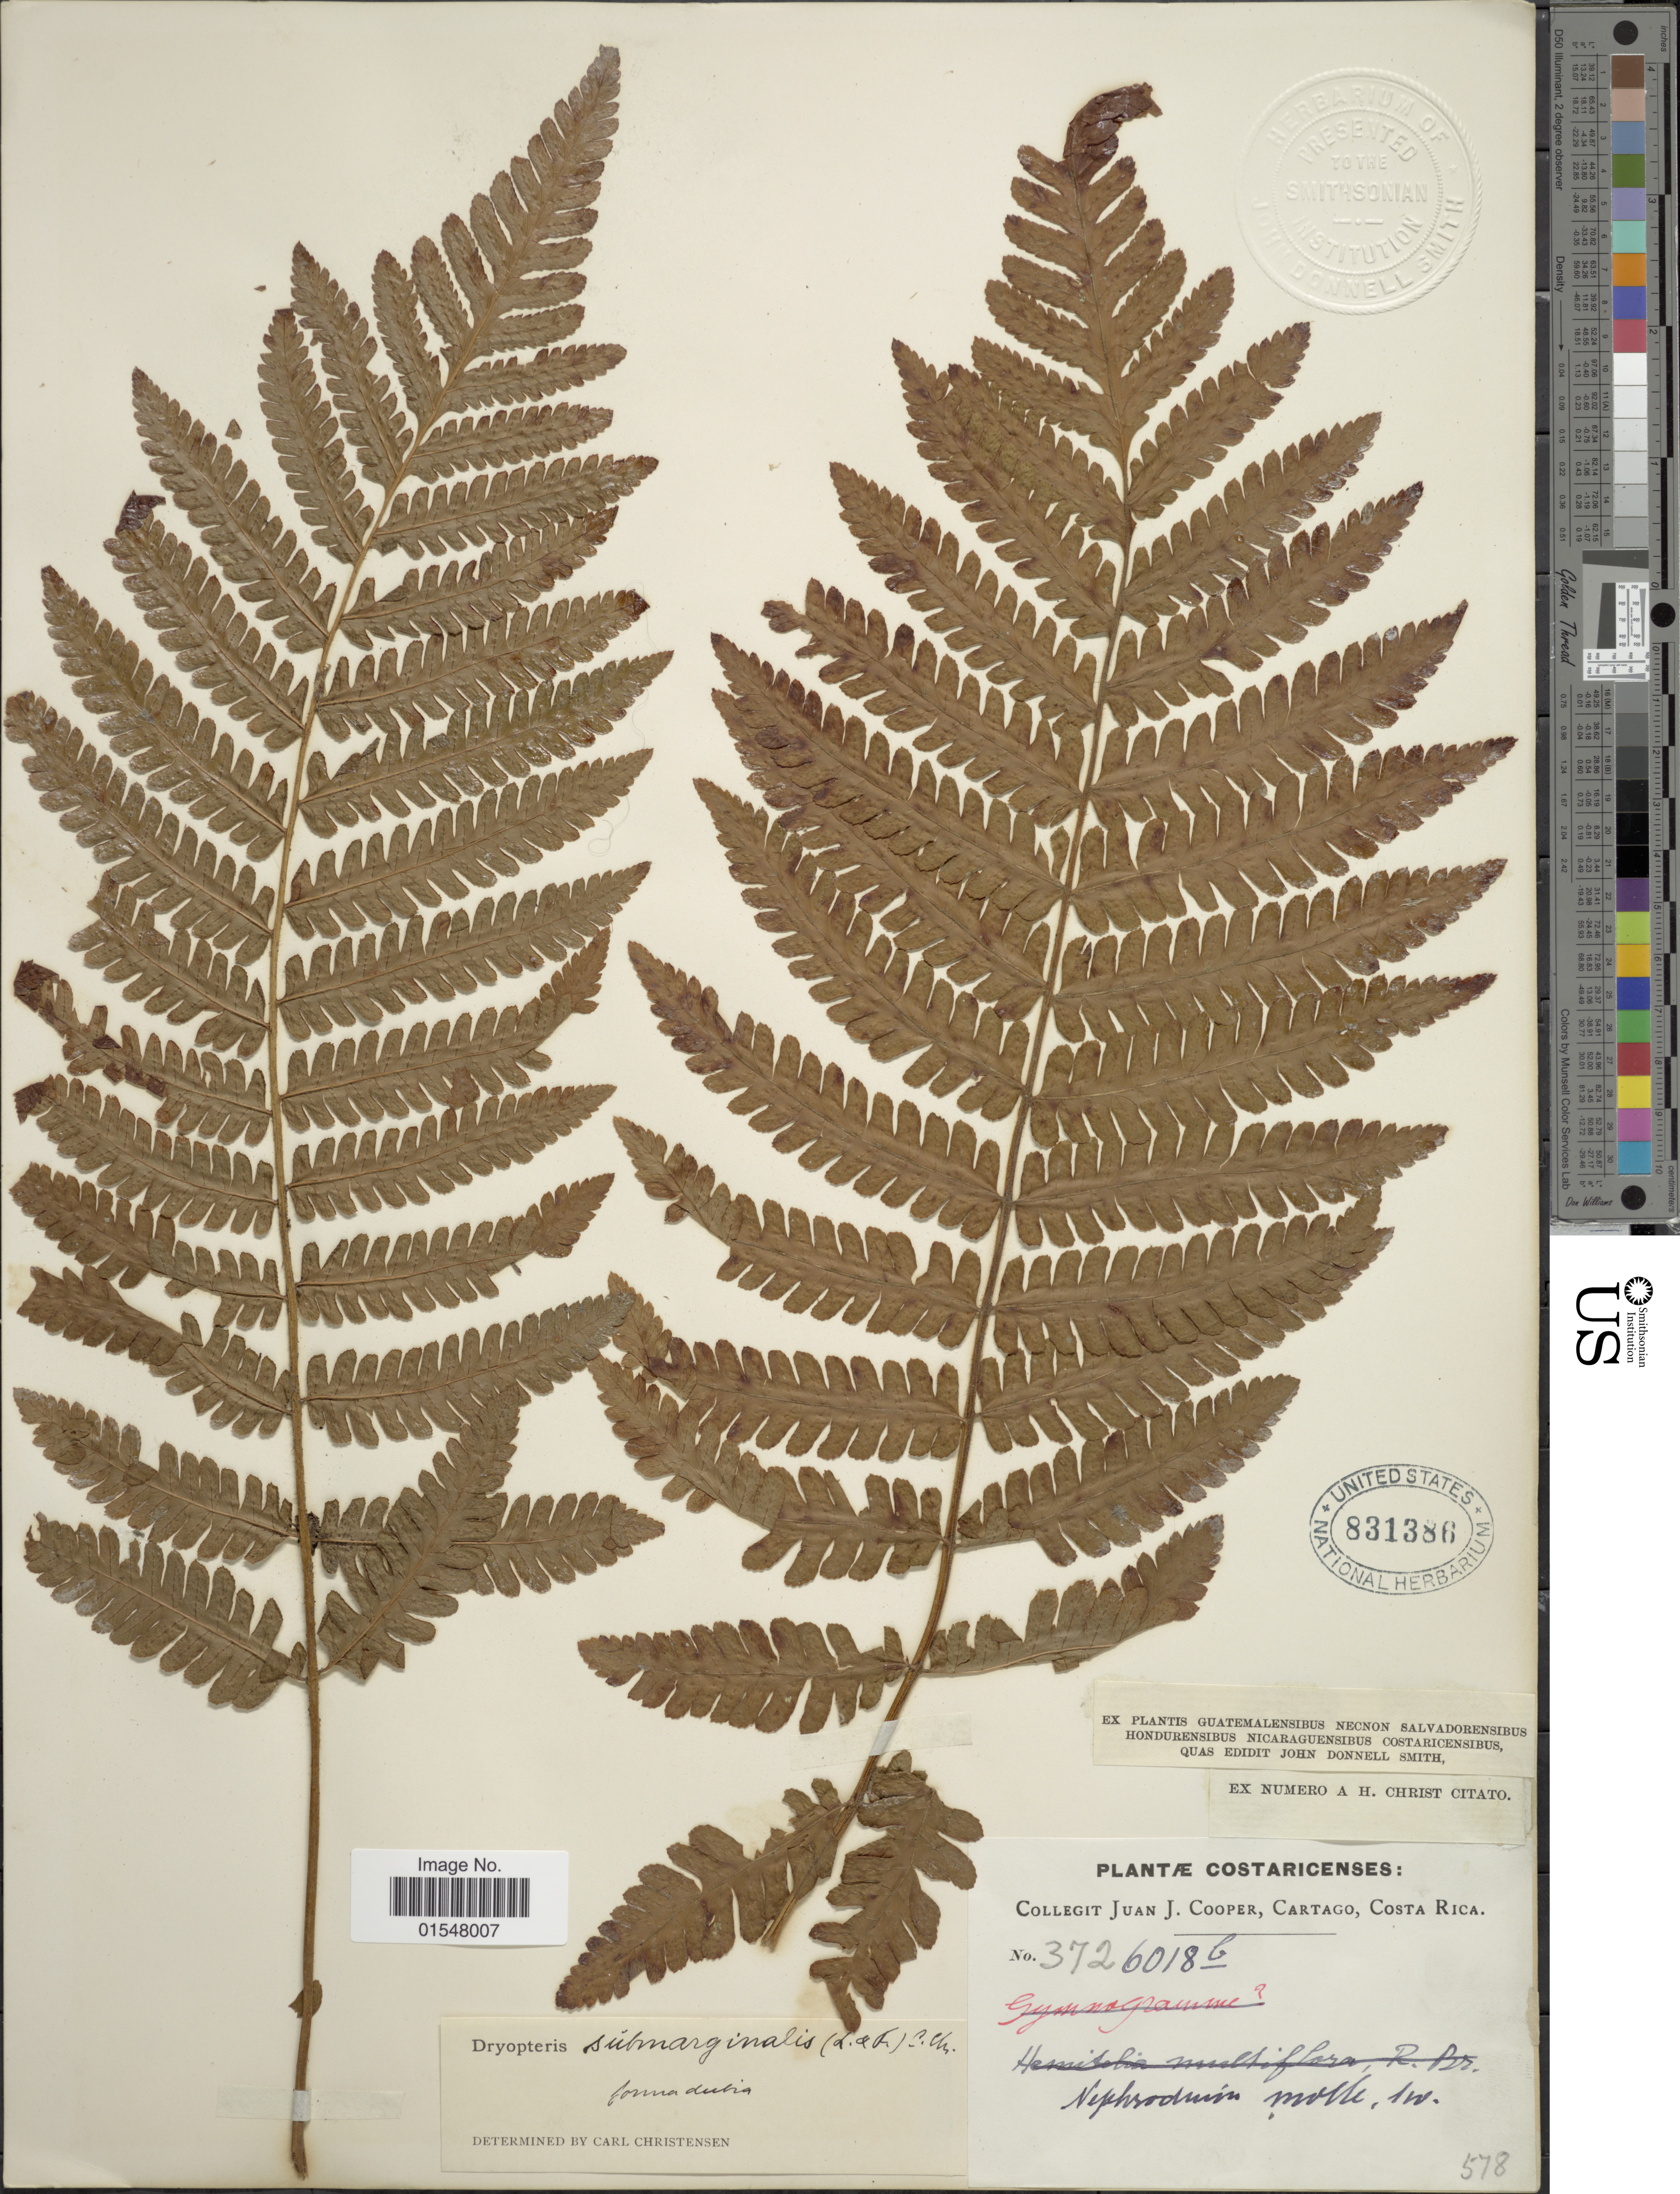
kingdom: Plantae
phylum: Tracheophyta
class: Polypodiopsida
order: Polypodiales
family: Dryopteridaceae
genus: Ctenitis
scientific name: Ctenitis submarginalis f. caripensis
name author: (Humb. & Bonpl. ex Willd.) Lellinger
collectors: J. J. Cooper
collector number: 327 / 6018b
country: Costa Rica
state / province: Cartago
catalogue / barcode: US 831386